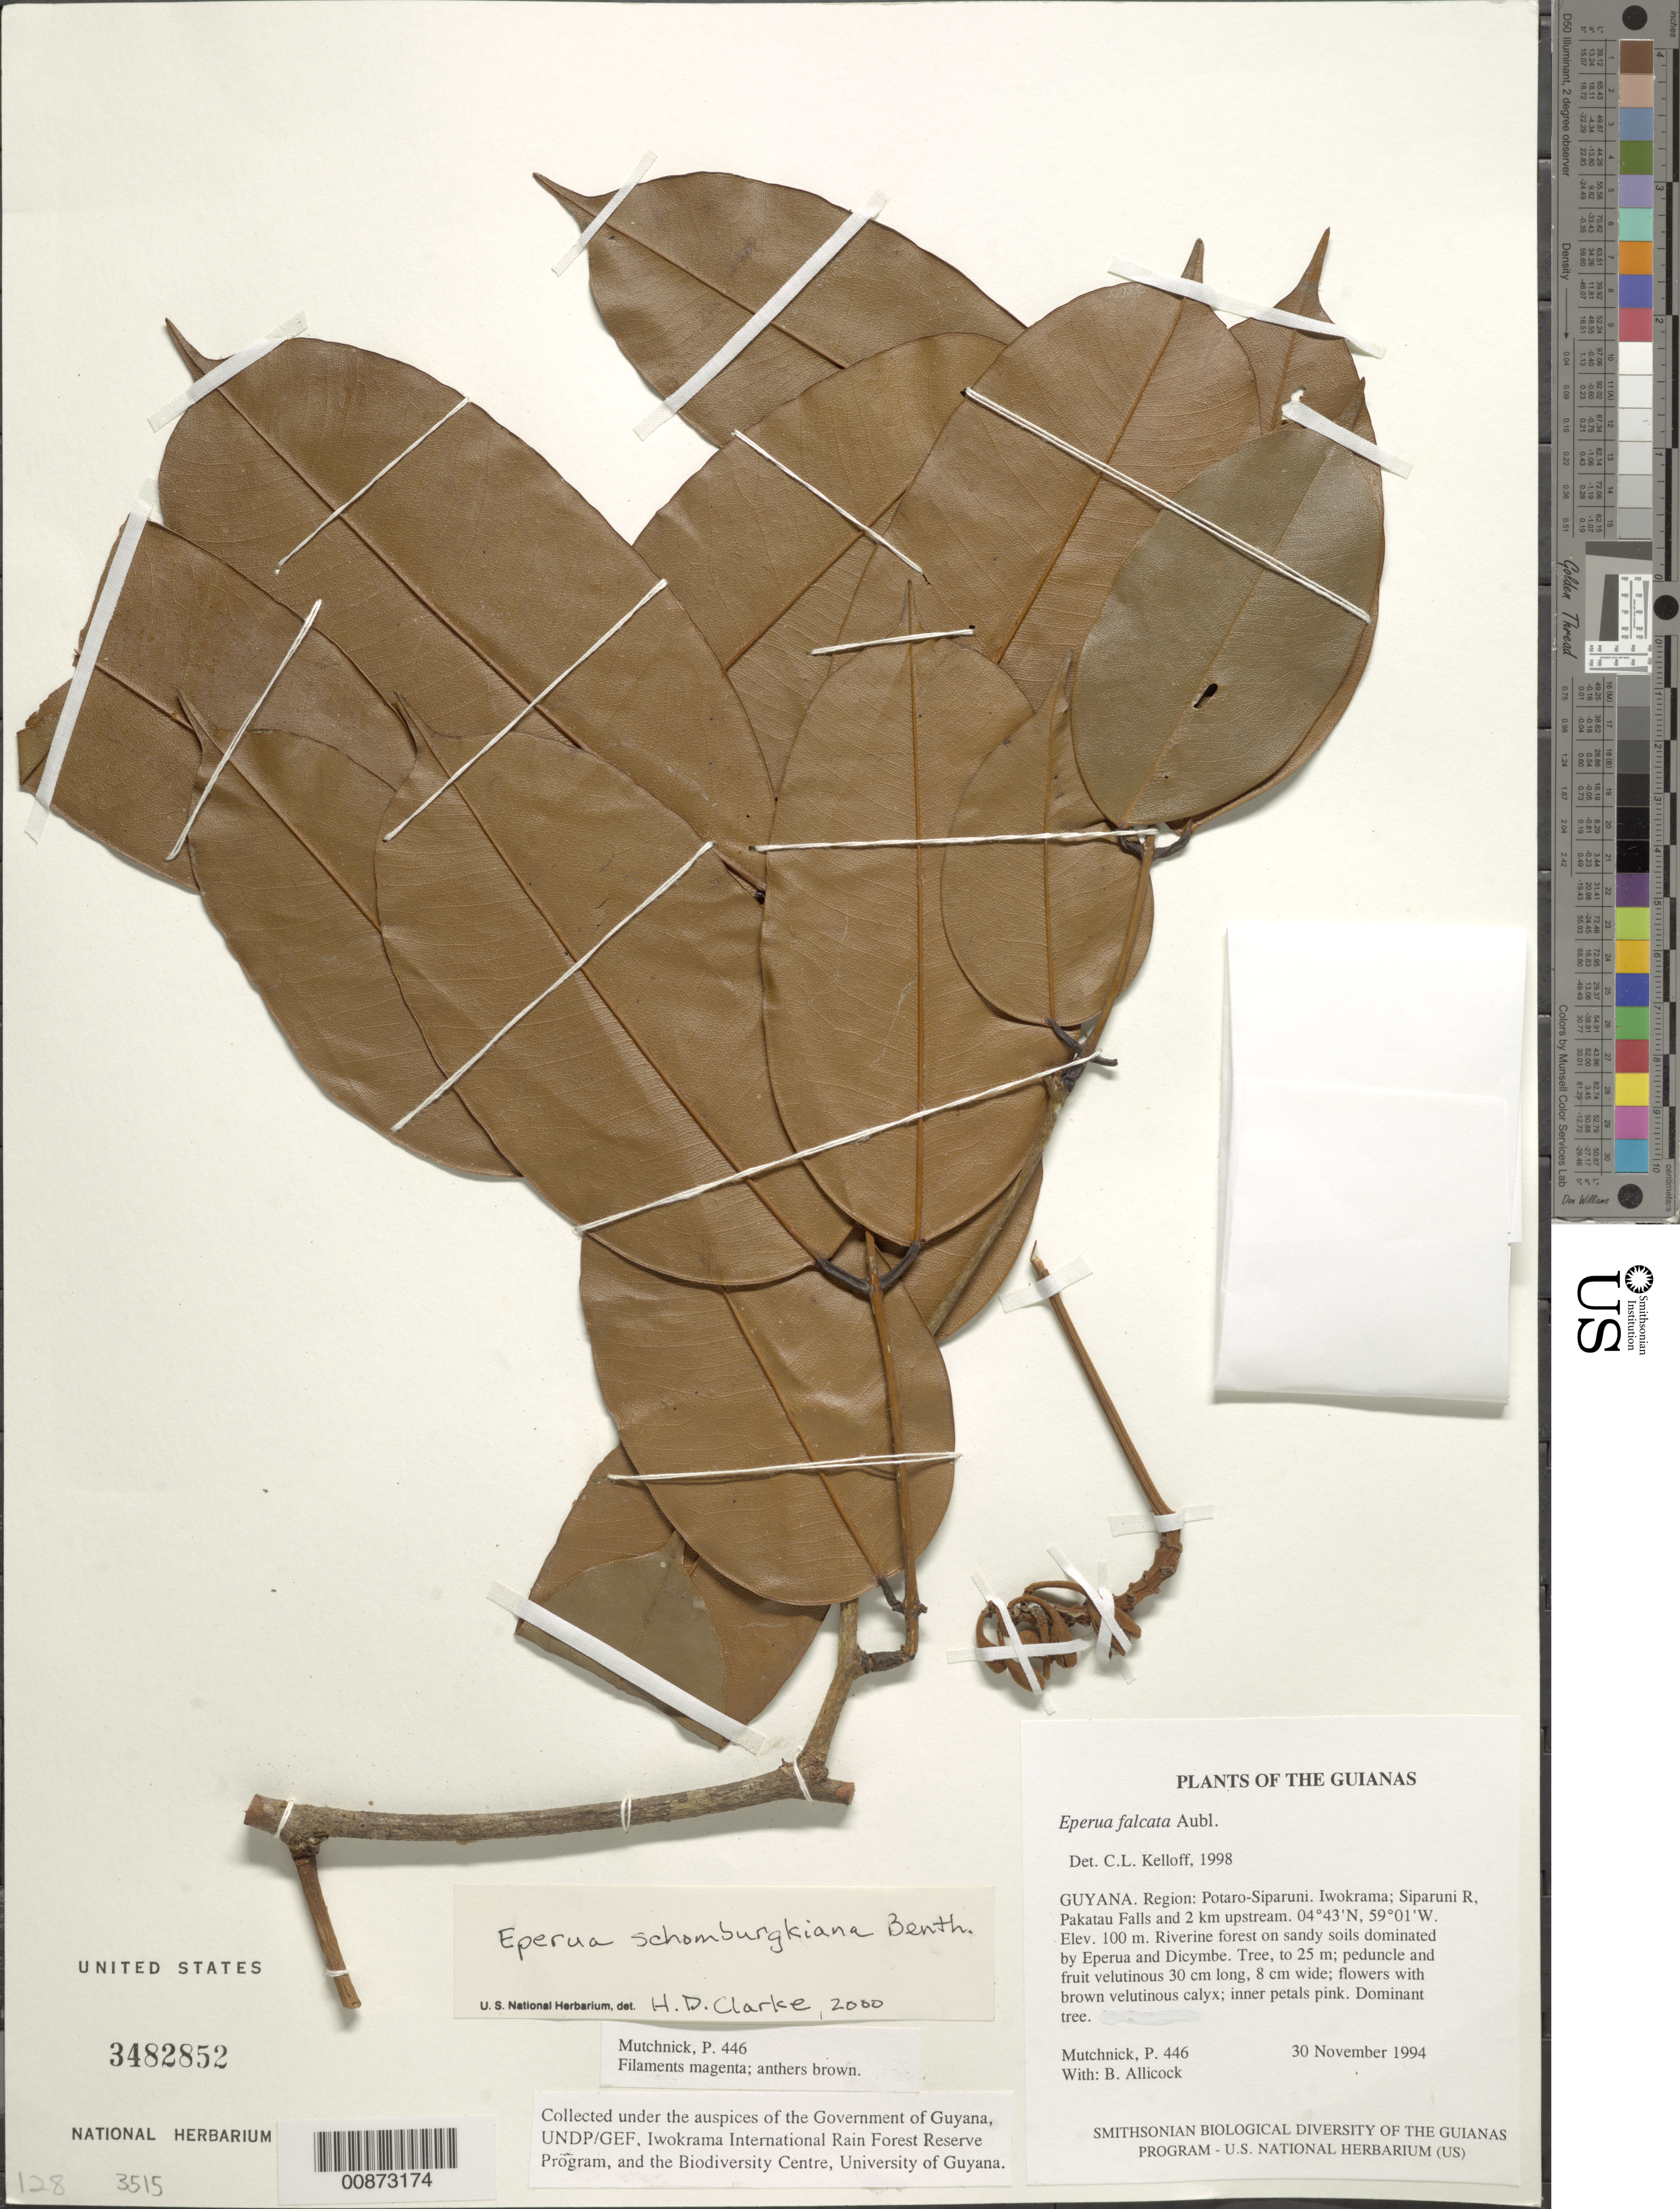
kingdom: Plantae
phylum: Tracheophyta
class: Magnoliopsida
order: Fabales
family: Fabaceae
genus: Eperua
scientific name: Eperua rubiginosa var. rubiginosa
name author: Miq.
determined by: Fortes, E. A.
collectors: P. Mutchnick & B. Allicock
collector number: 446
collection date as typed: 30 November 1994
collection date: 1994-11-30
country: Guyana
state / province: Potaro-Siparuni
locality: Iwokrama; Siparuni R, Pakatau Falls and 2 km upstream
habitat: Riverine forest on sandy soils dominated by Eperua and Dicymbe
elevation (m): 100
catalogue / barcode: US 3482852